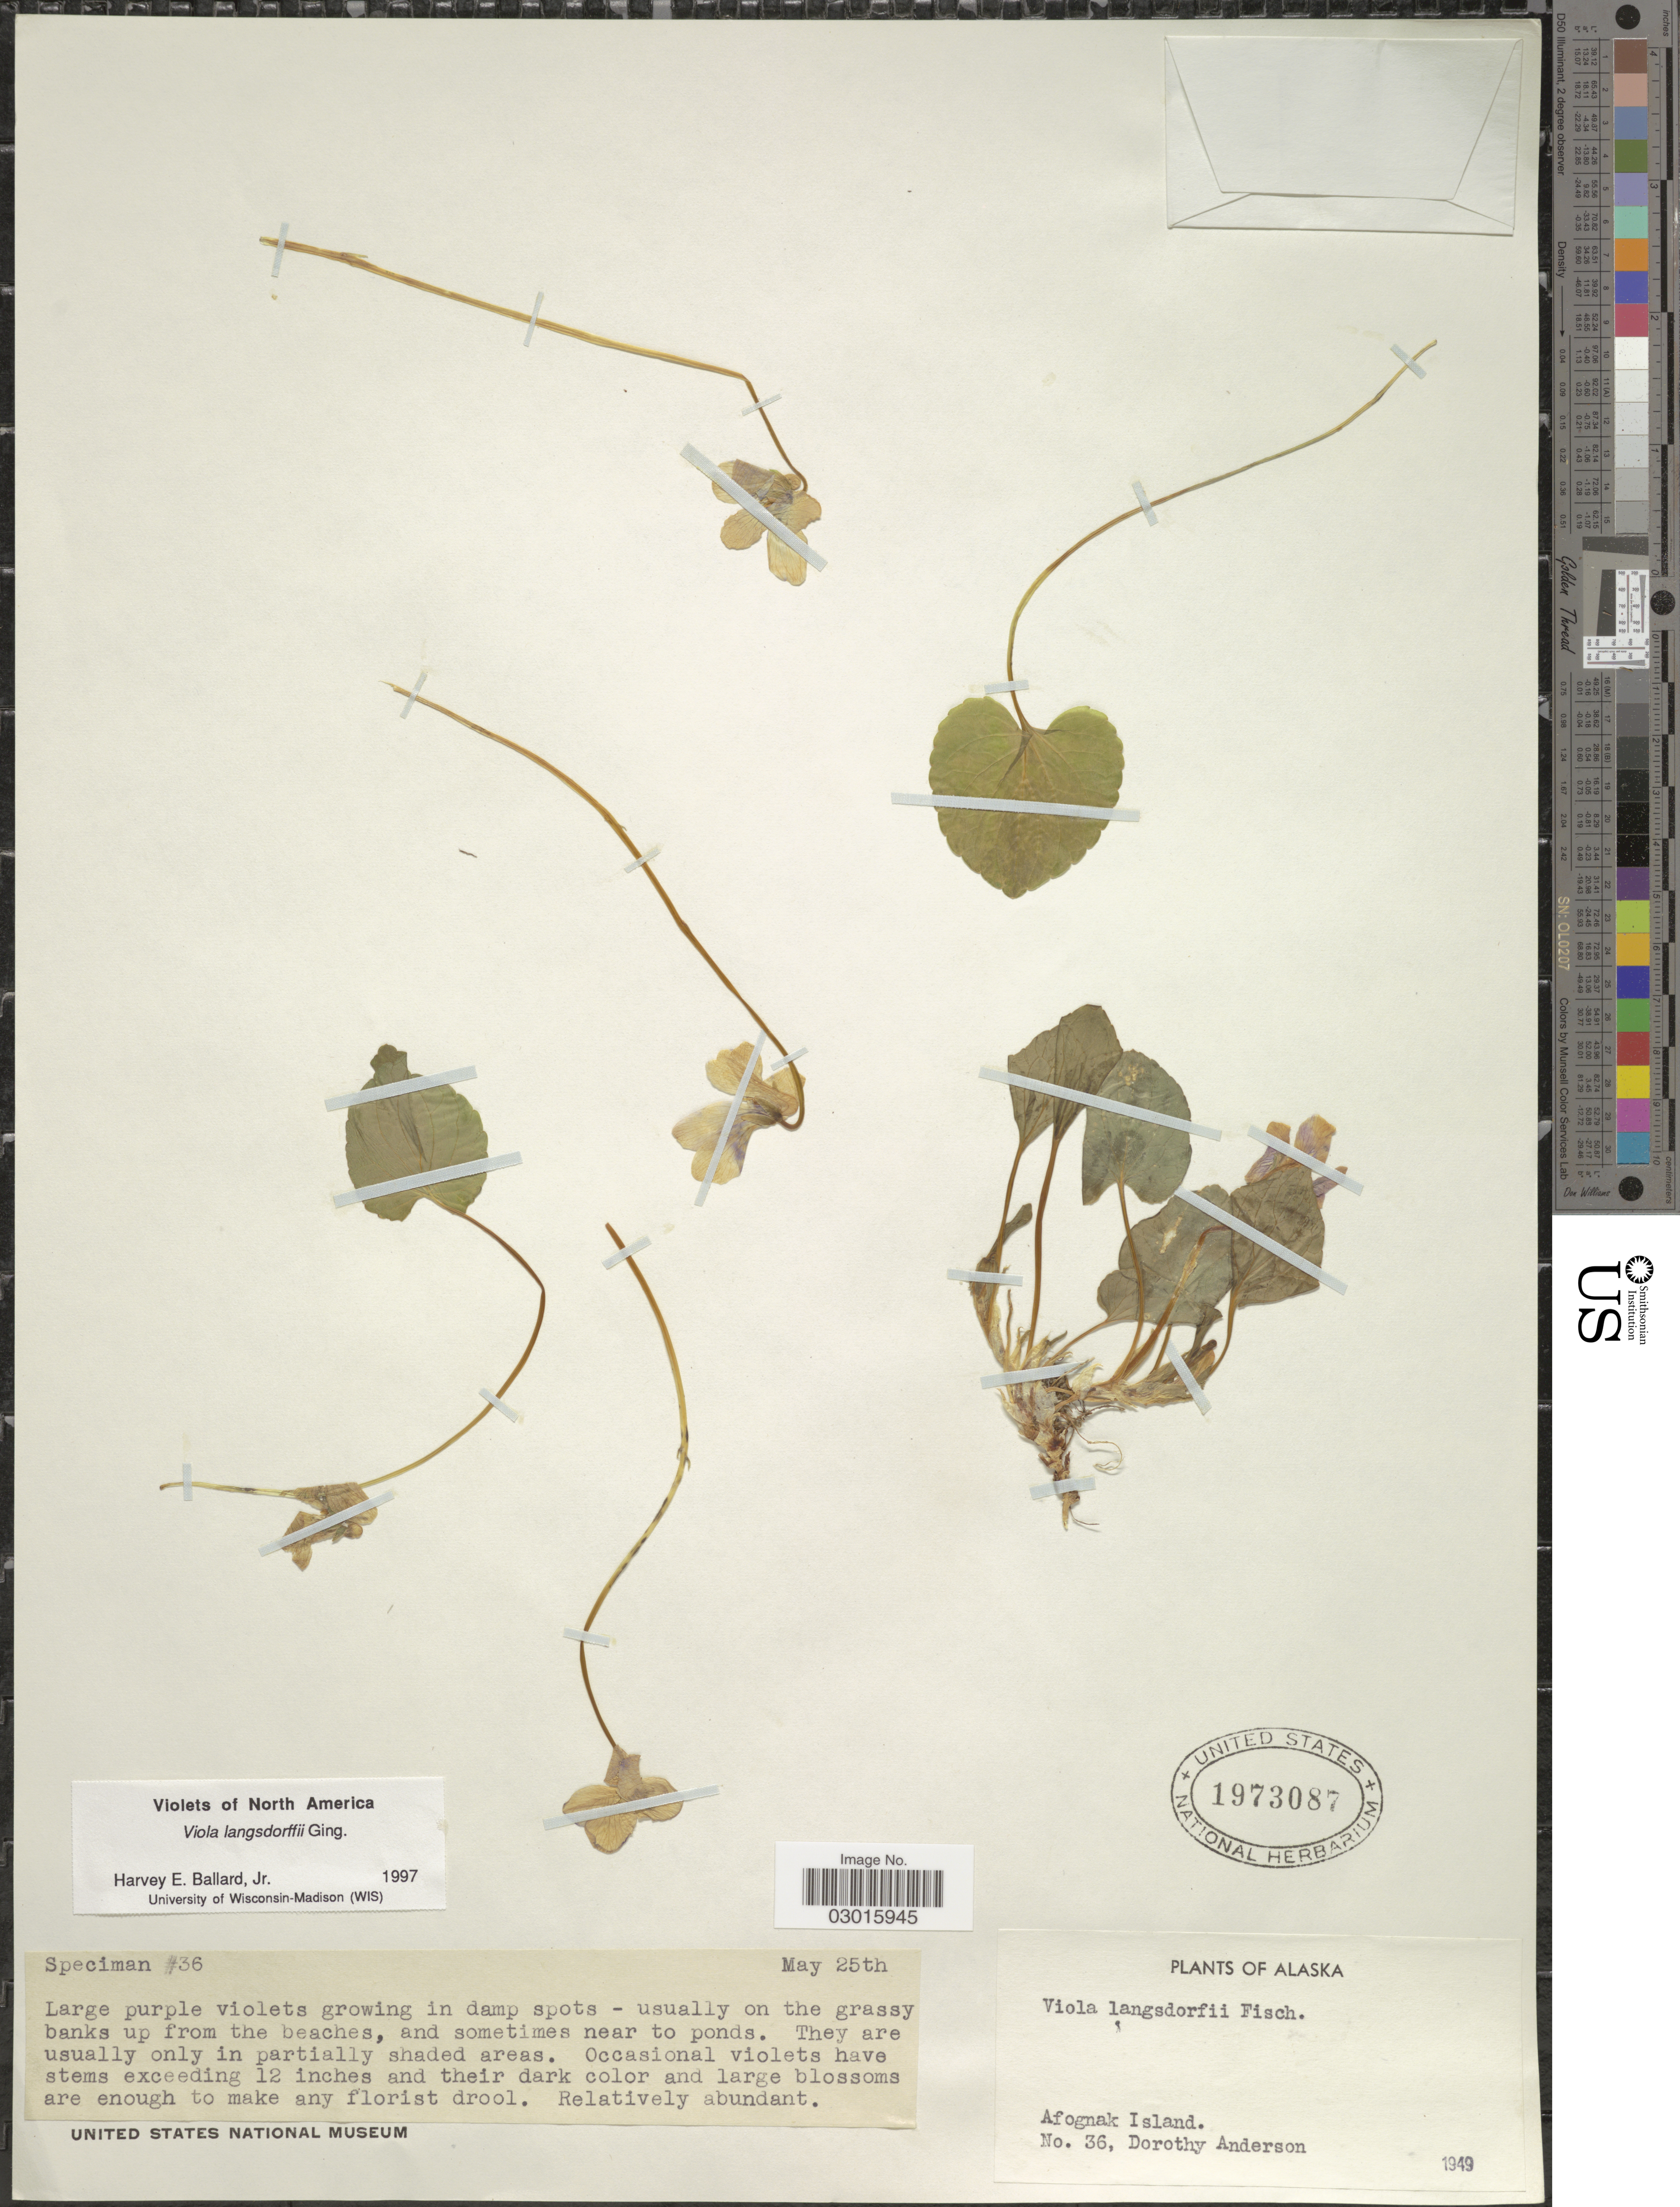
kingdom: Plantae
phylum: Tracheophyta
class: Magnoliopsida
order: Malpighiales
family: Violaceae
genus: Viola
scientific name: Viola langsdorffii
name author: Fisch. ex Ging.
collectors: D. Anderson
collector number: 36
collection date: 1949-05-25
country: United States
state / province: Alaska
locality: Afognak Island.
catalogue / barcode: US 1973087